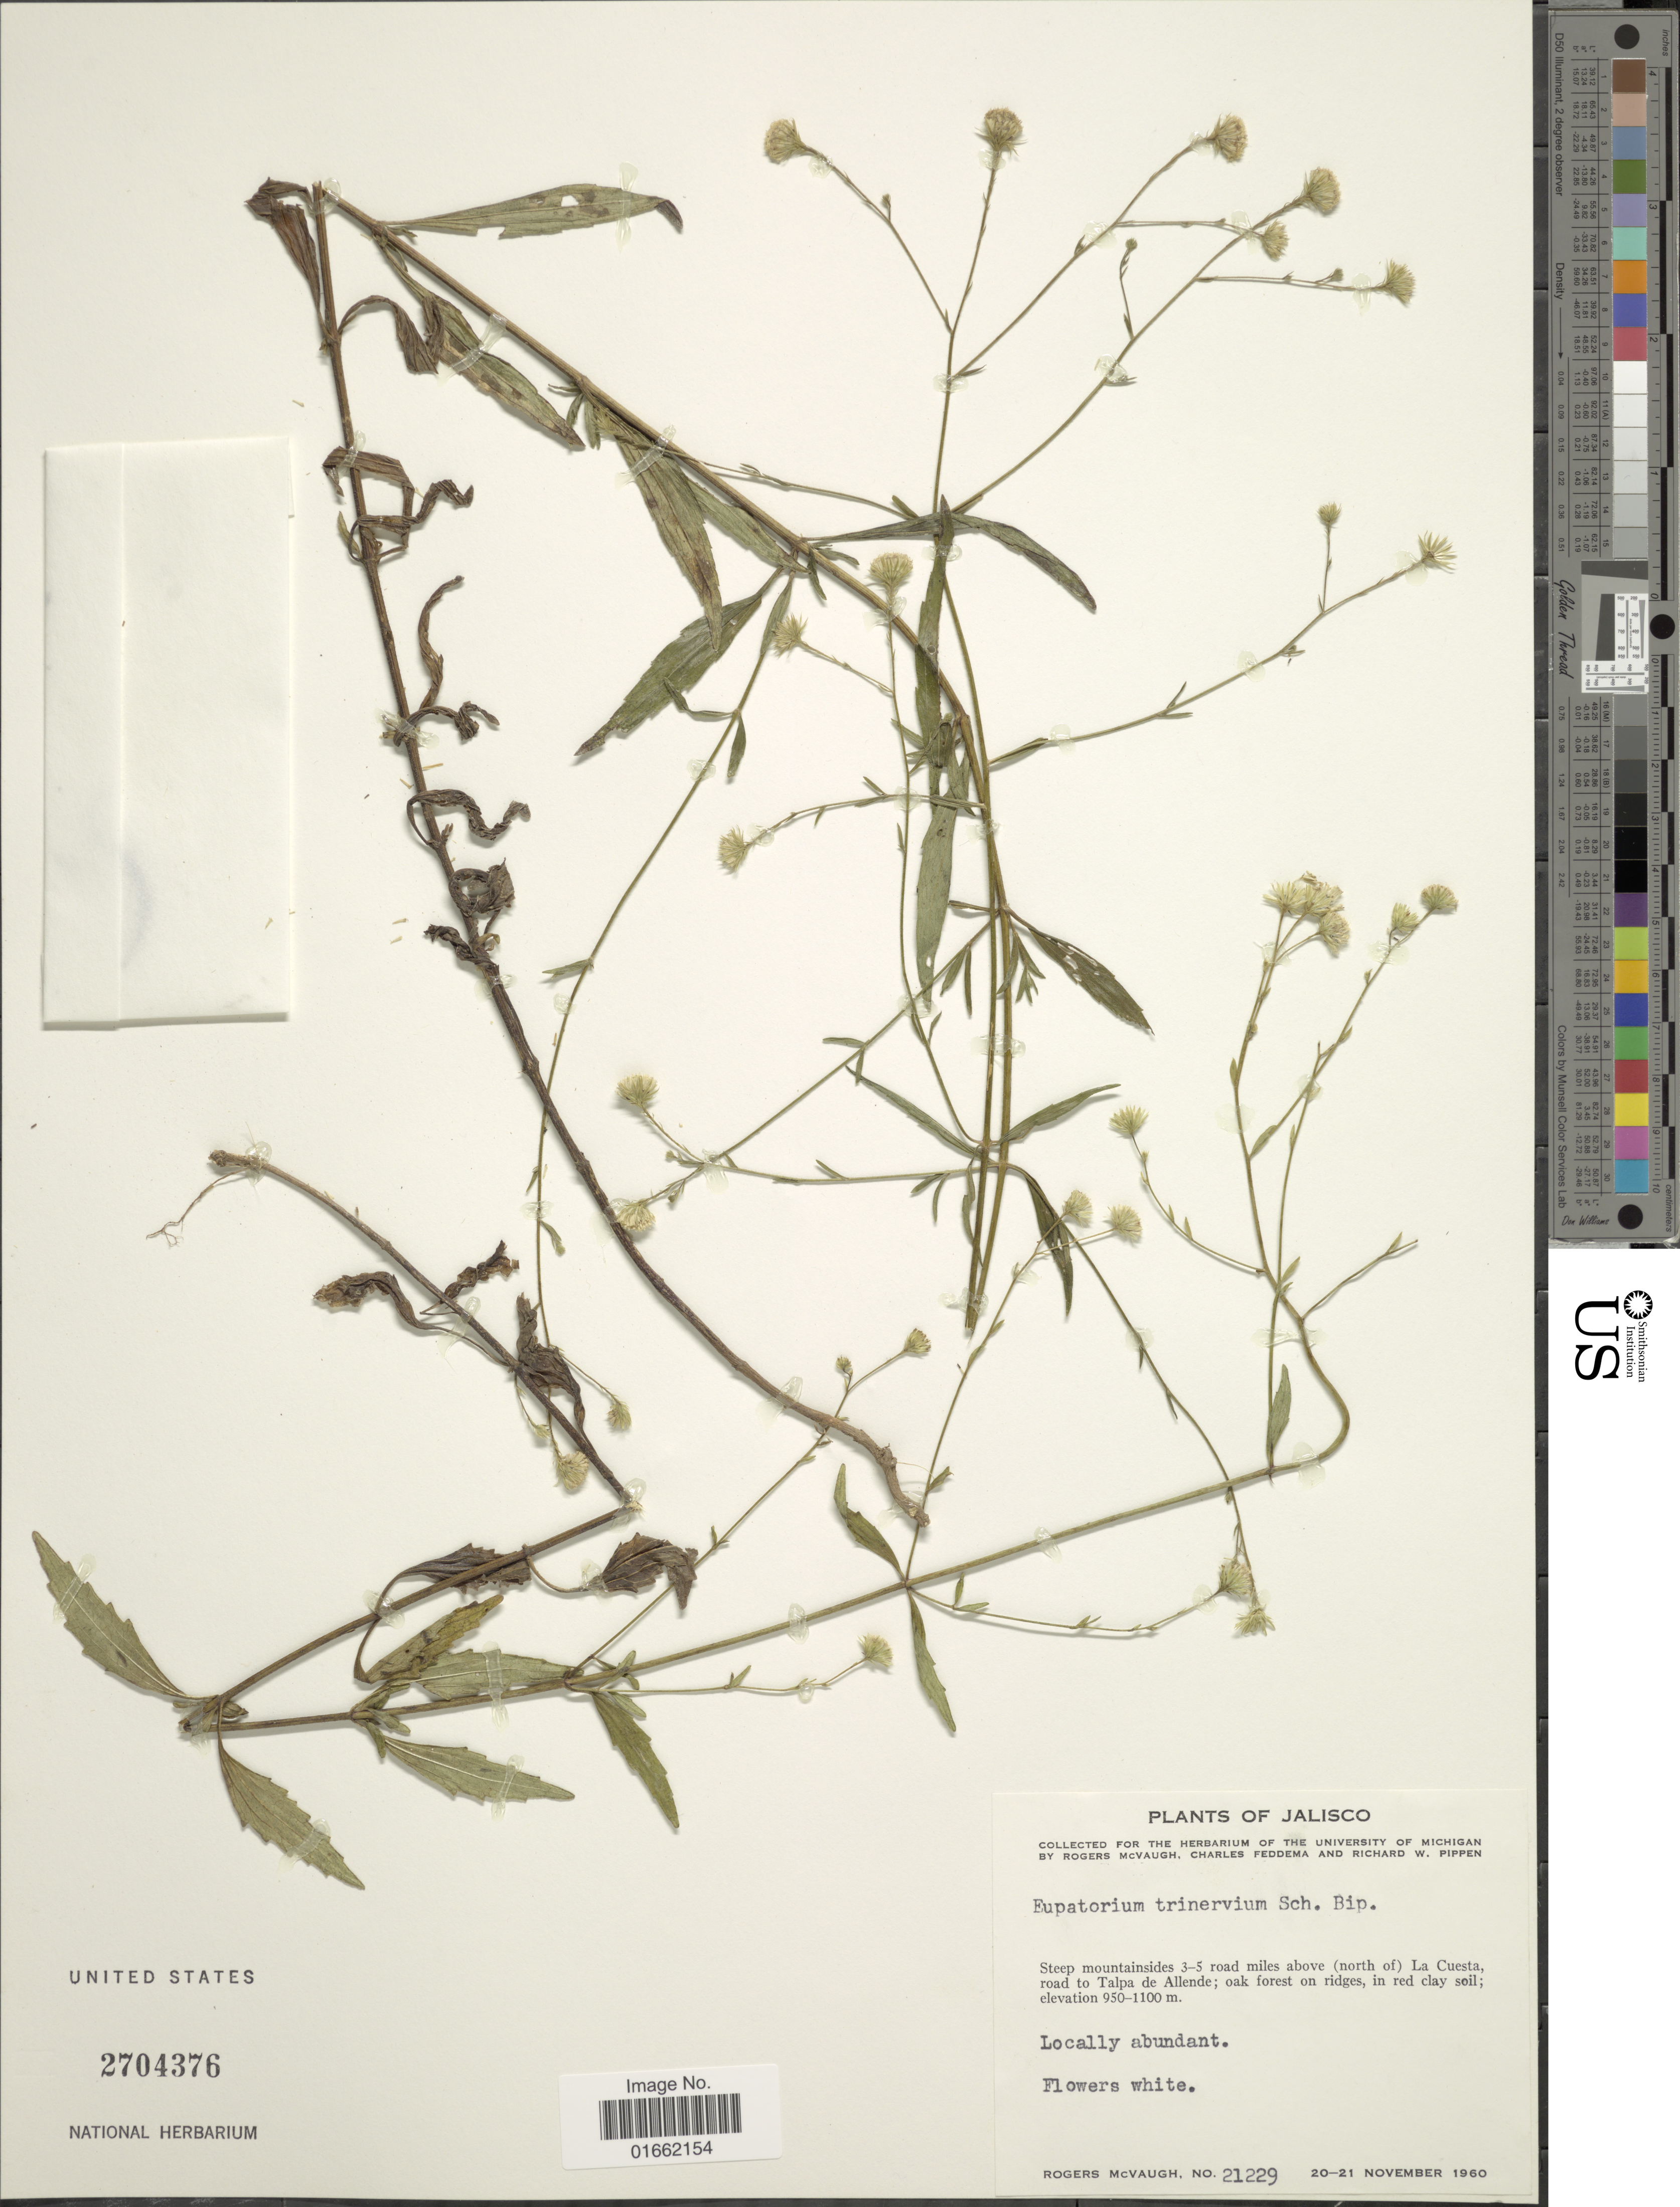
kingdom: Plantae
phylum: Tracheophyta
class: Magnoliopsida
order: Asterales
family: Asteraceae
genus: Fleischmannia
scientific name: Fleischmannia trinervia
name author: (Sch. Bip.) R.M. King & H. Rob.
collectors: R. McVaugh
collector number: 21229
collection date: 1960-11-20/1960-11-21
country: Mexico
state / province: Jalisco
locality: Steep mountainsides 3-5 road miles above (north of) La Cuesta, road to Talpa de Allende; oak forest on ridges, in red clay soil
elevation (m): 950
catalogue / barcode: US 2704376